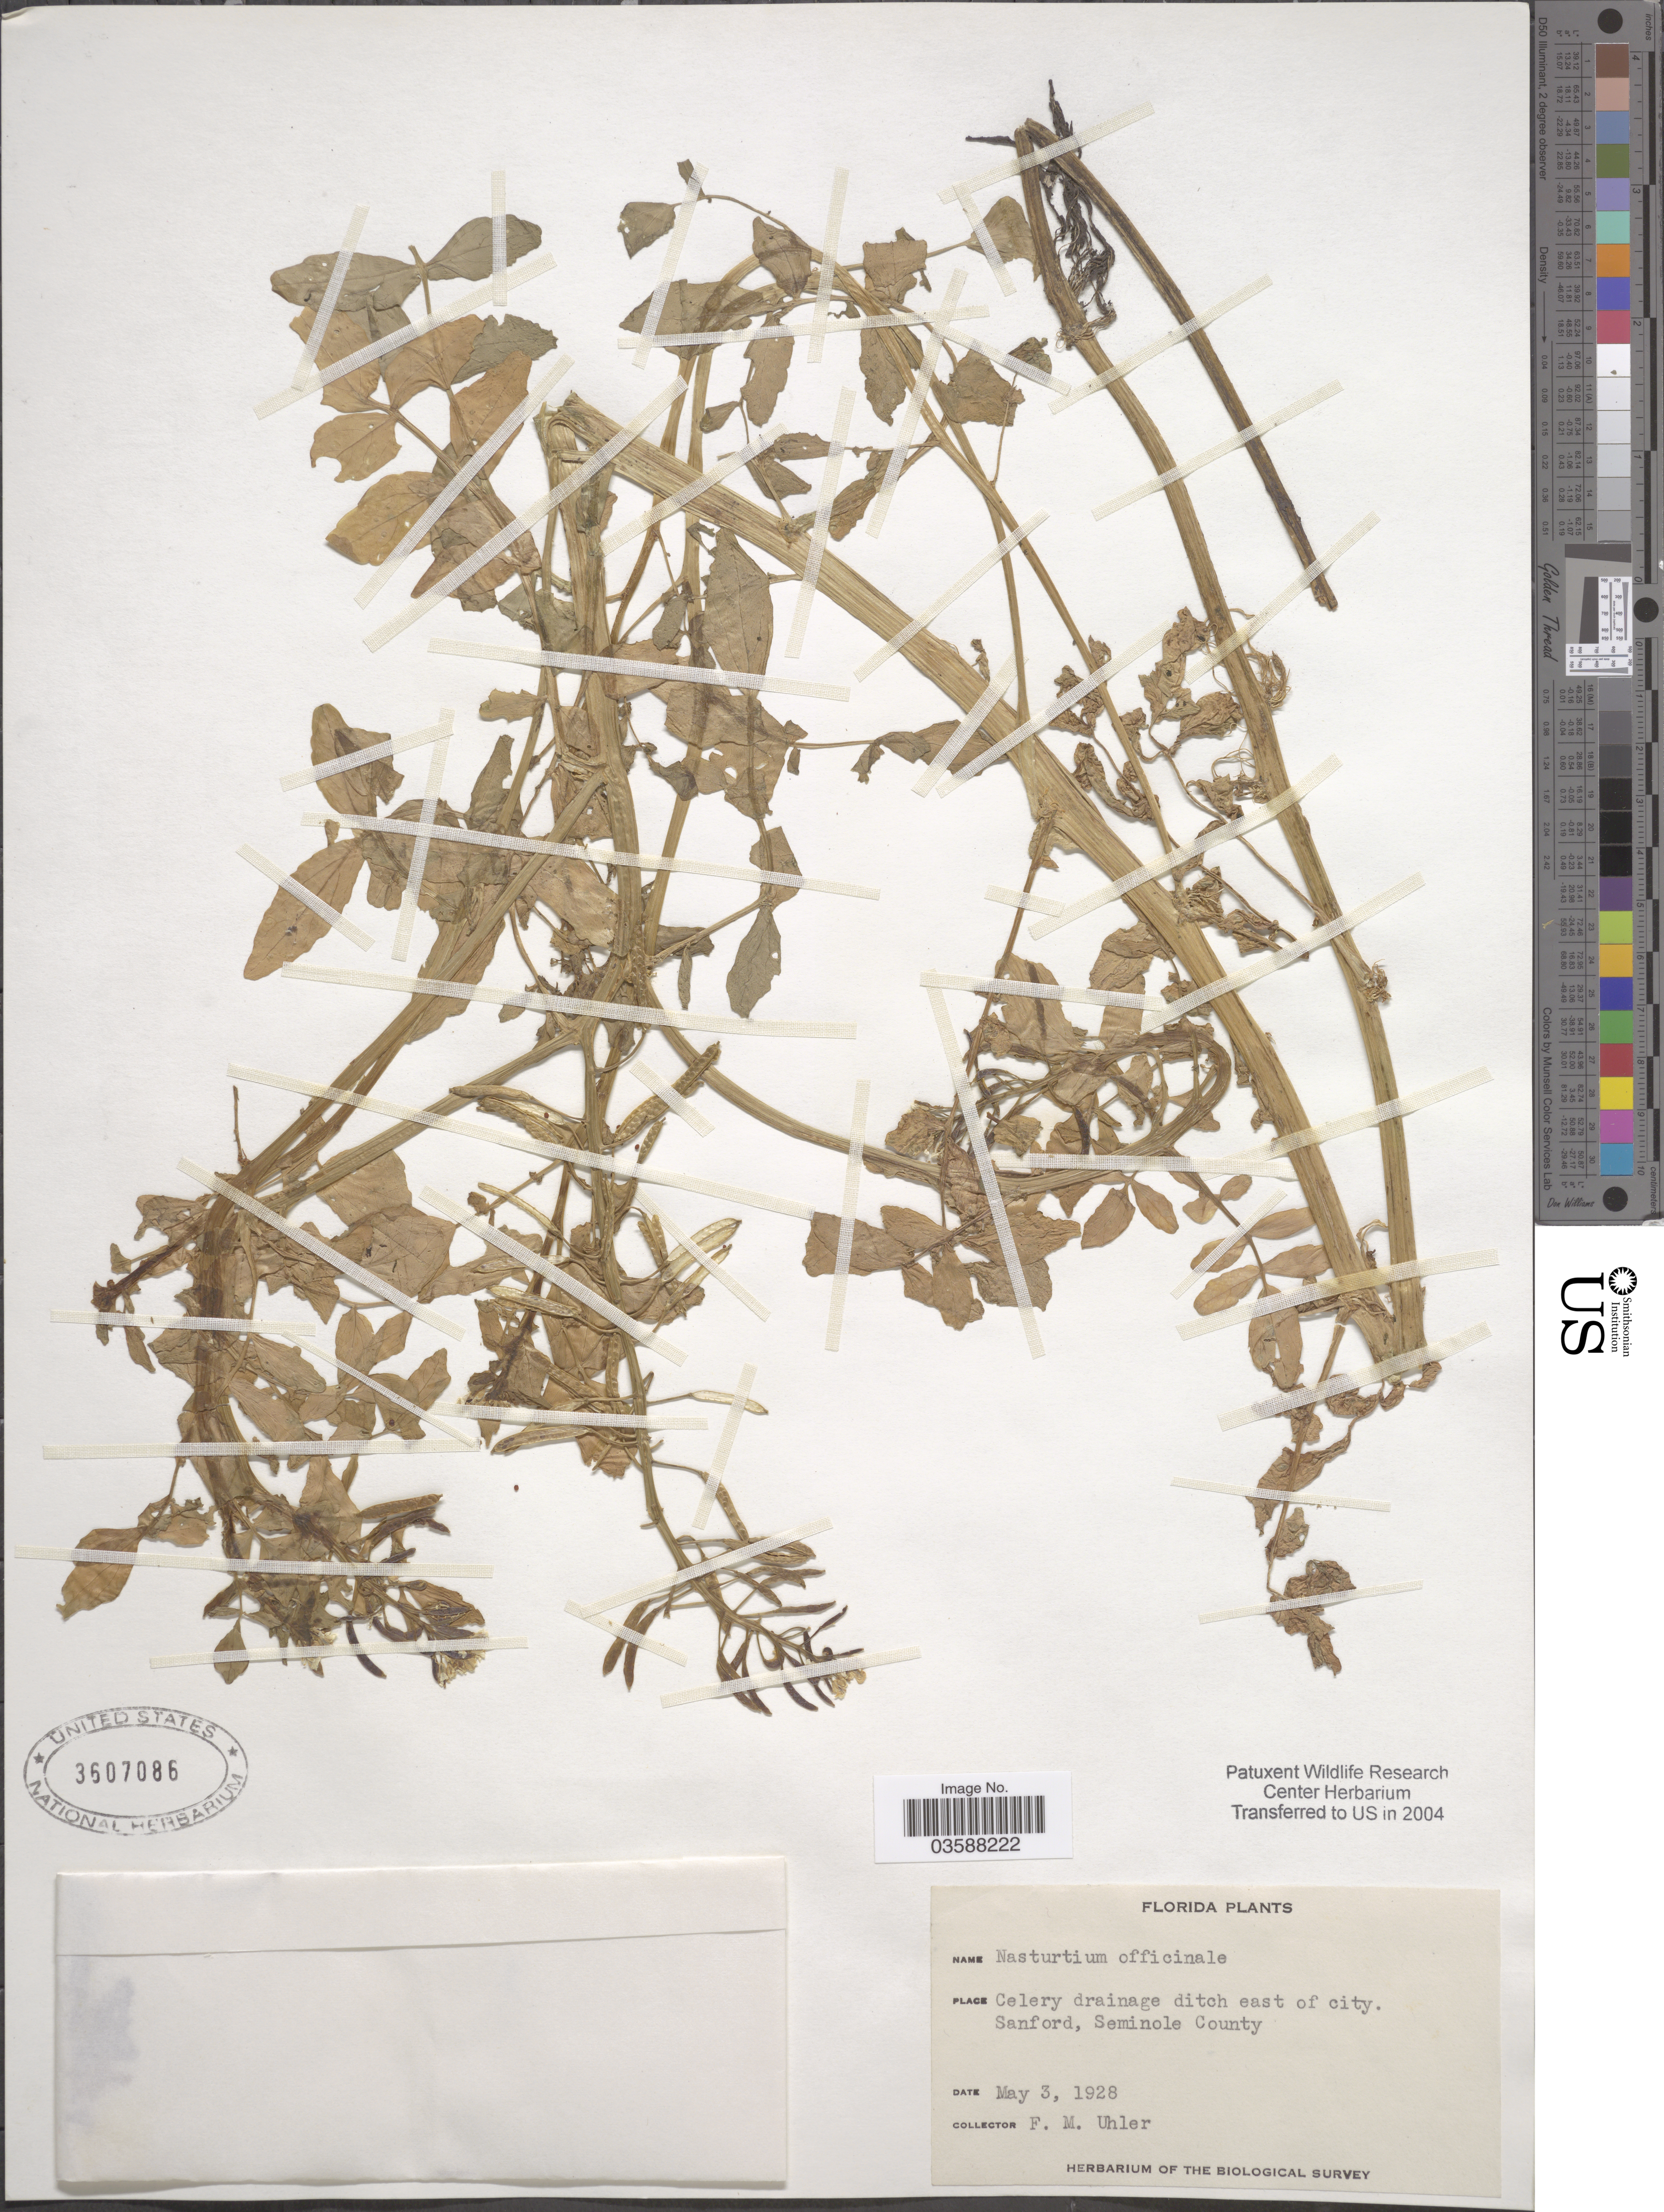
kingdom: Plantae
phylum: Tracheophyta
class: Magnoliopsida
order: Brassicales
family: Brassicaceae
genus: Nasturtium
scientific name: Nasturtium officinale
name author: R. Br.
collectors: F. M. Uhler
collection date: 1928-05-03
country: United States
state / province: Florida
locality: Celery drainage ditch east of city. Sanford, Seminole County.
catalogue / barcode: US 3607086